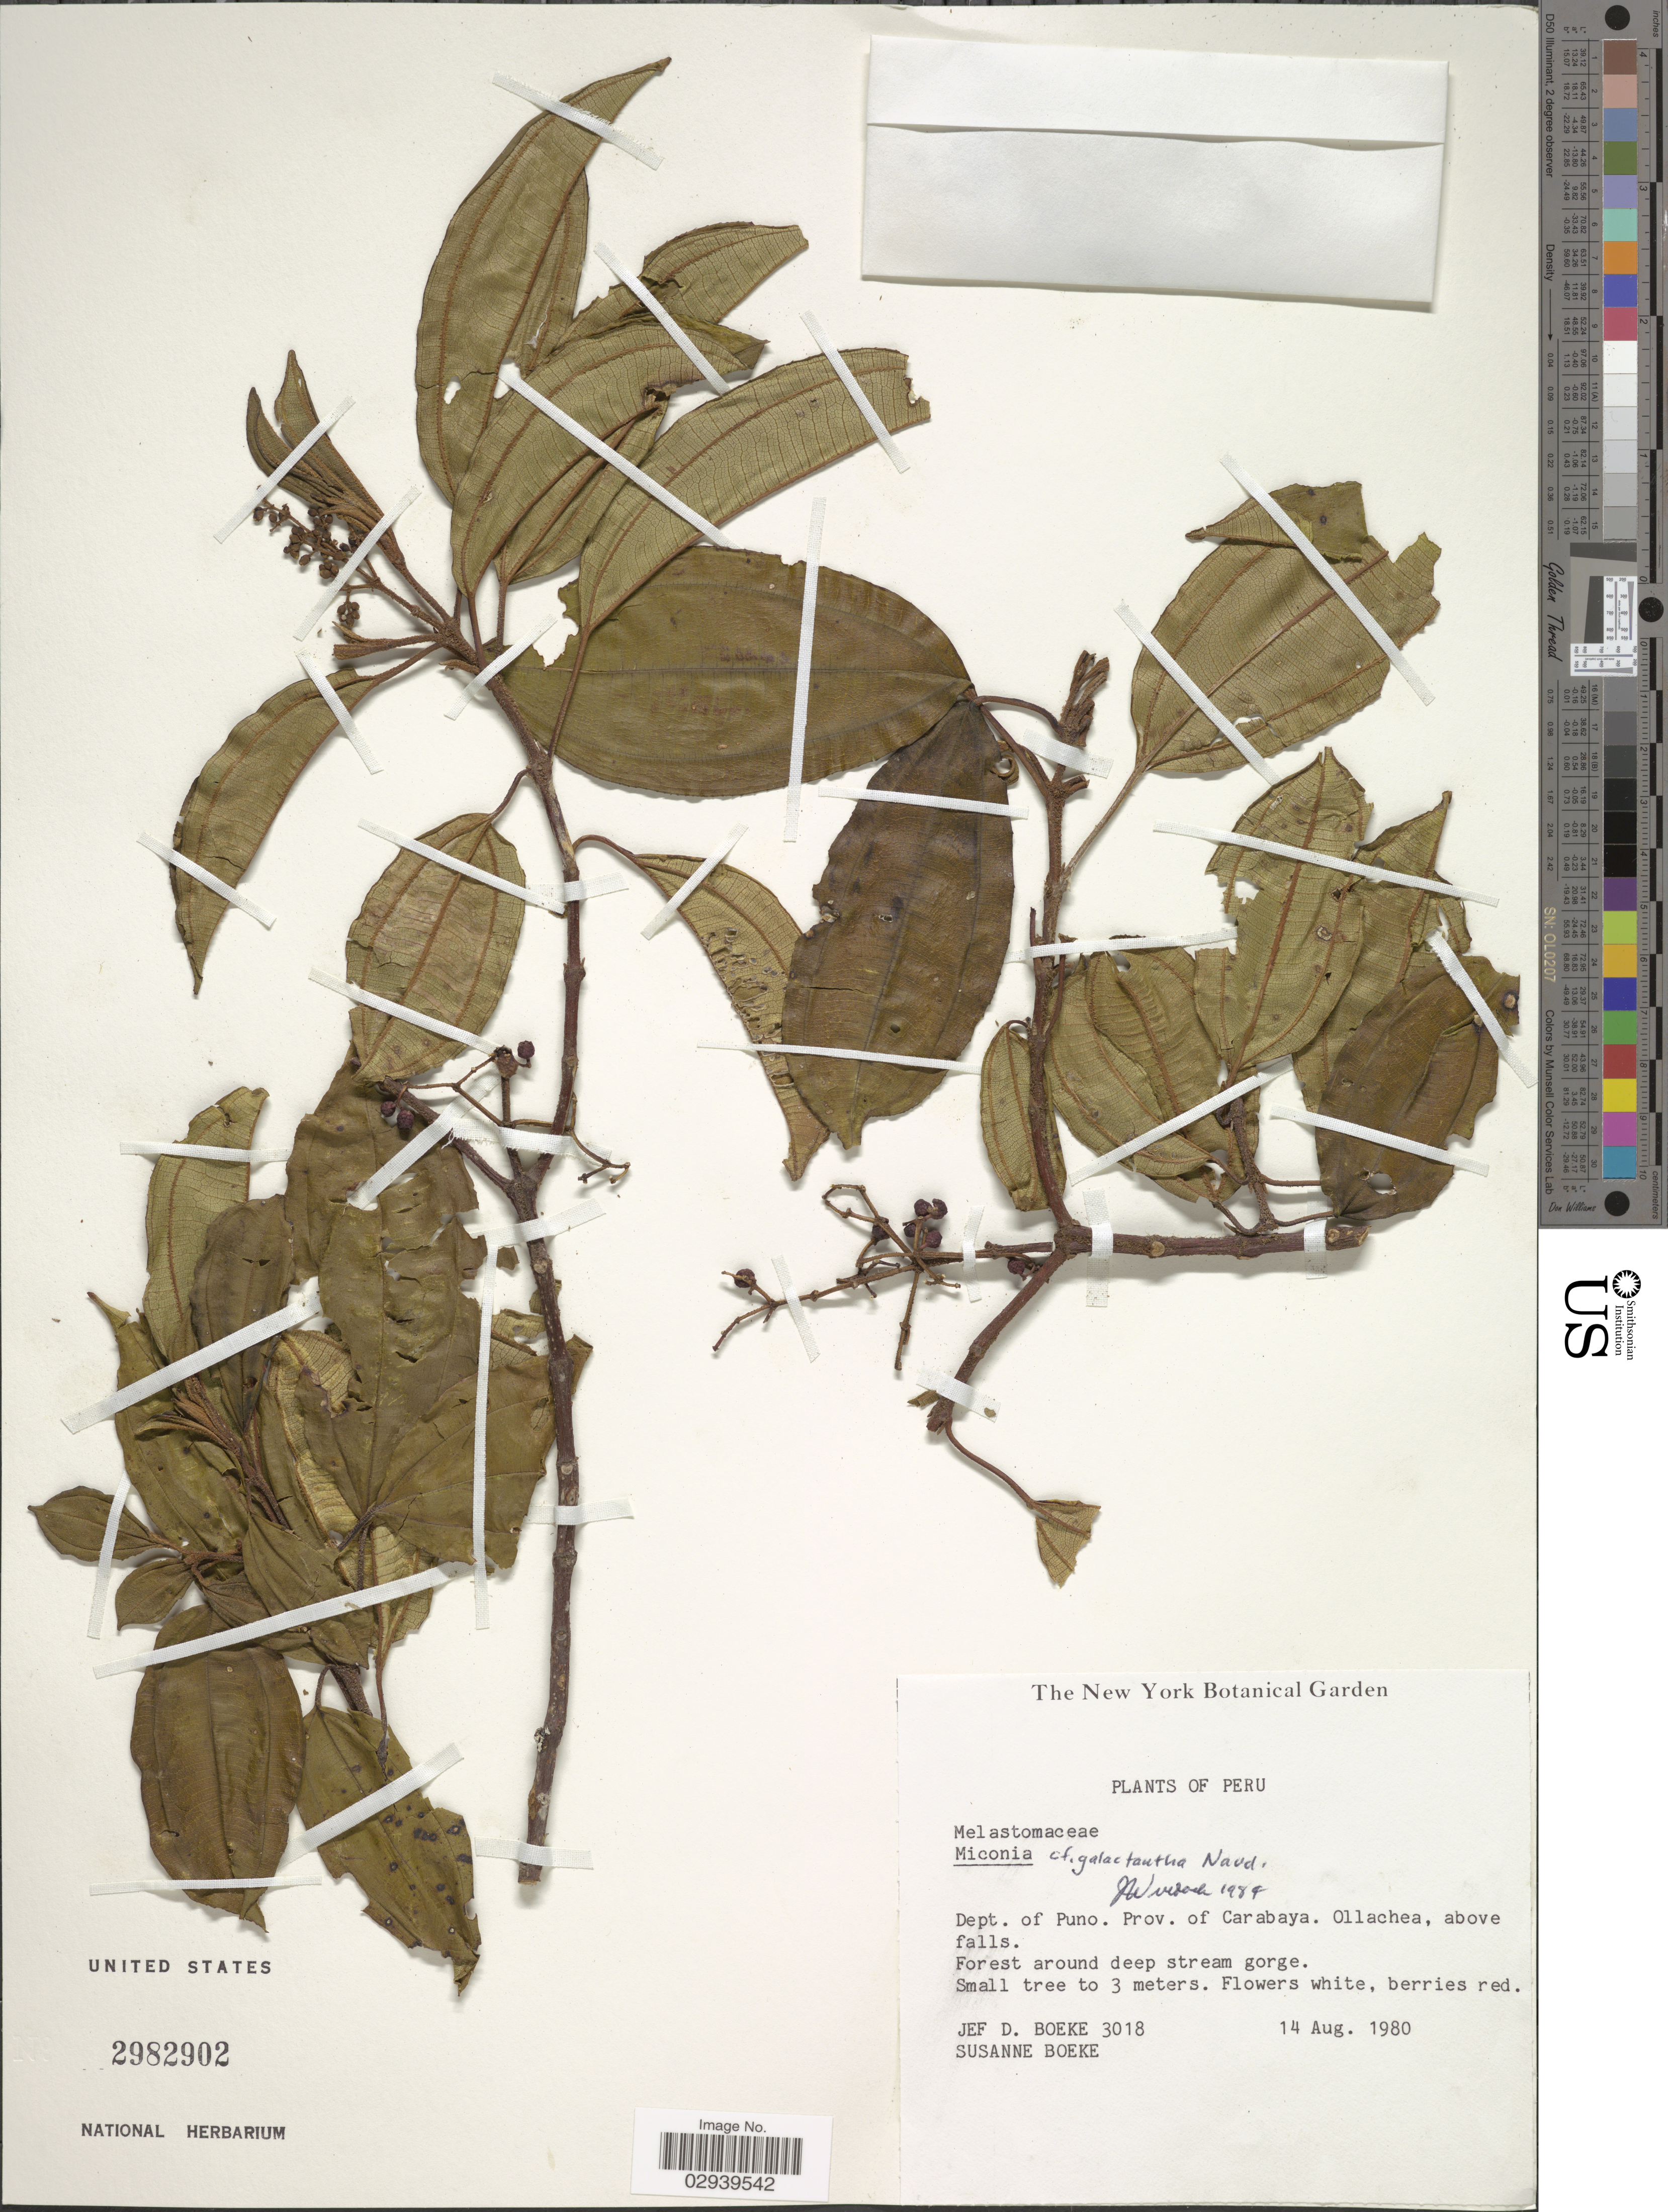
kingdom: Plantae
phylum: Tracheophyta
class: Magnoliopsida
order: Myrtales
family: Melastomataceae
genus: Miconia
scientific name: Miconia galactantha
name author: Naudin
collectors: J. Boeke & S. Boeke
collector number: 3018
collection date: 1980-08-14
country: Peru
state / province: Puno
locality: Dept. of Puno. Prov. of Carabaya. Ollachea, above falls.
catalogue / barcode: US 2982902